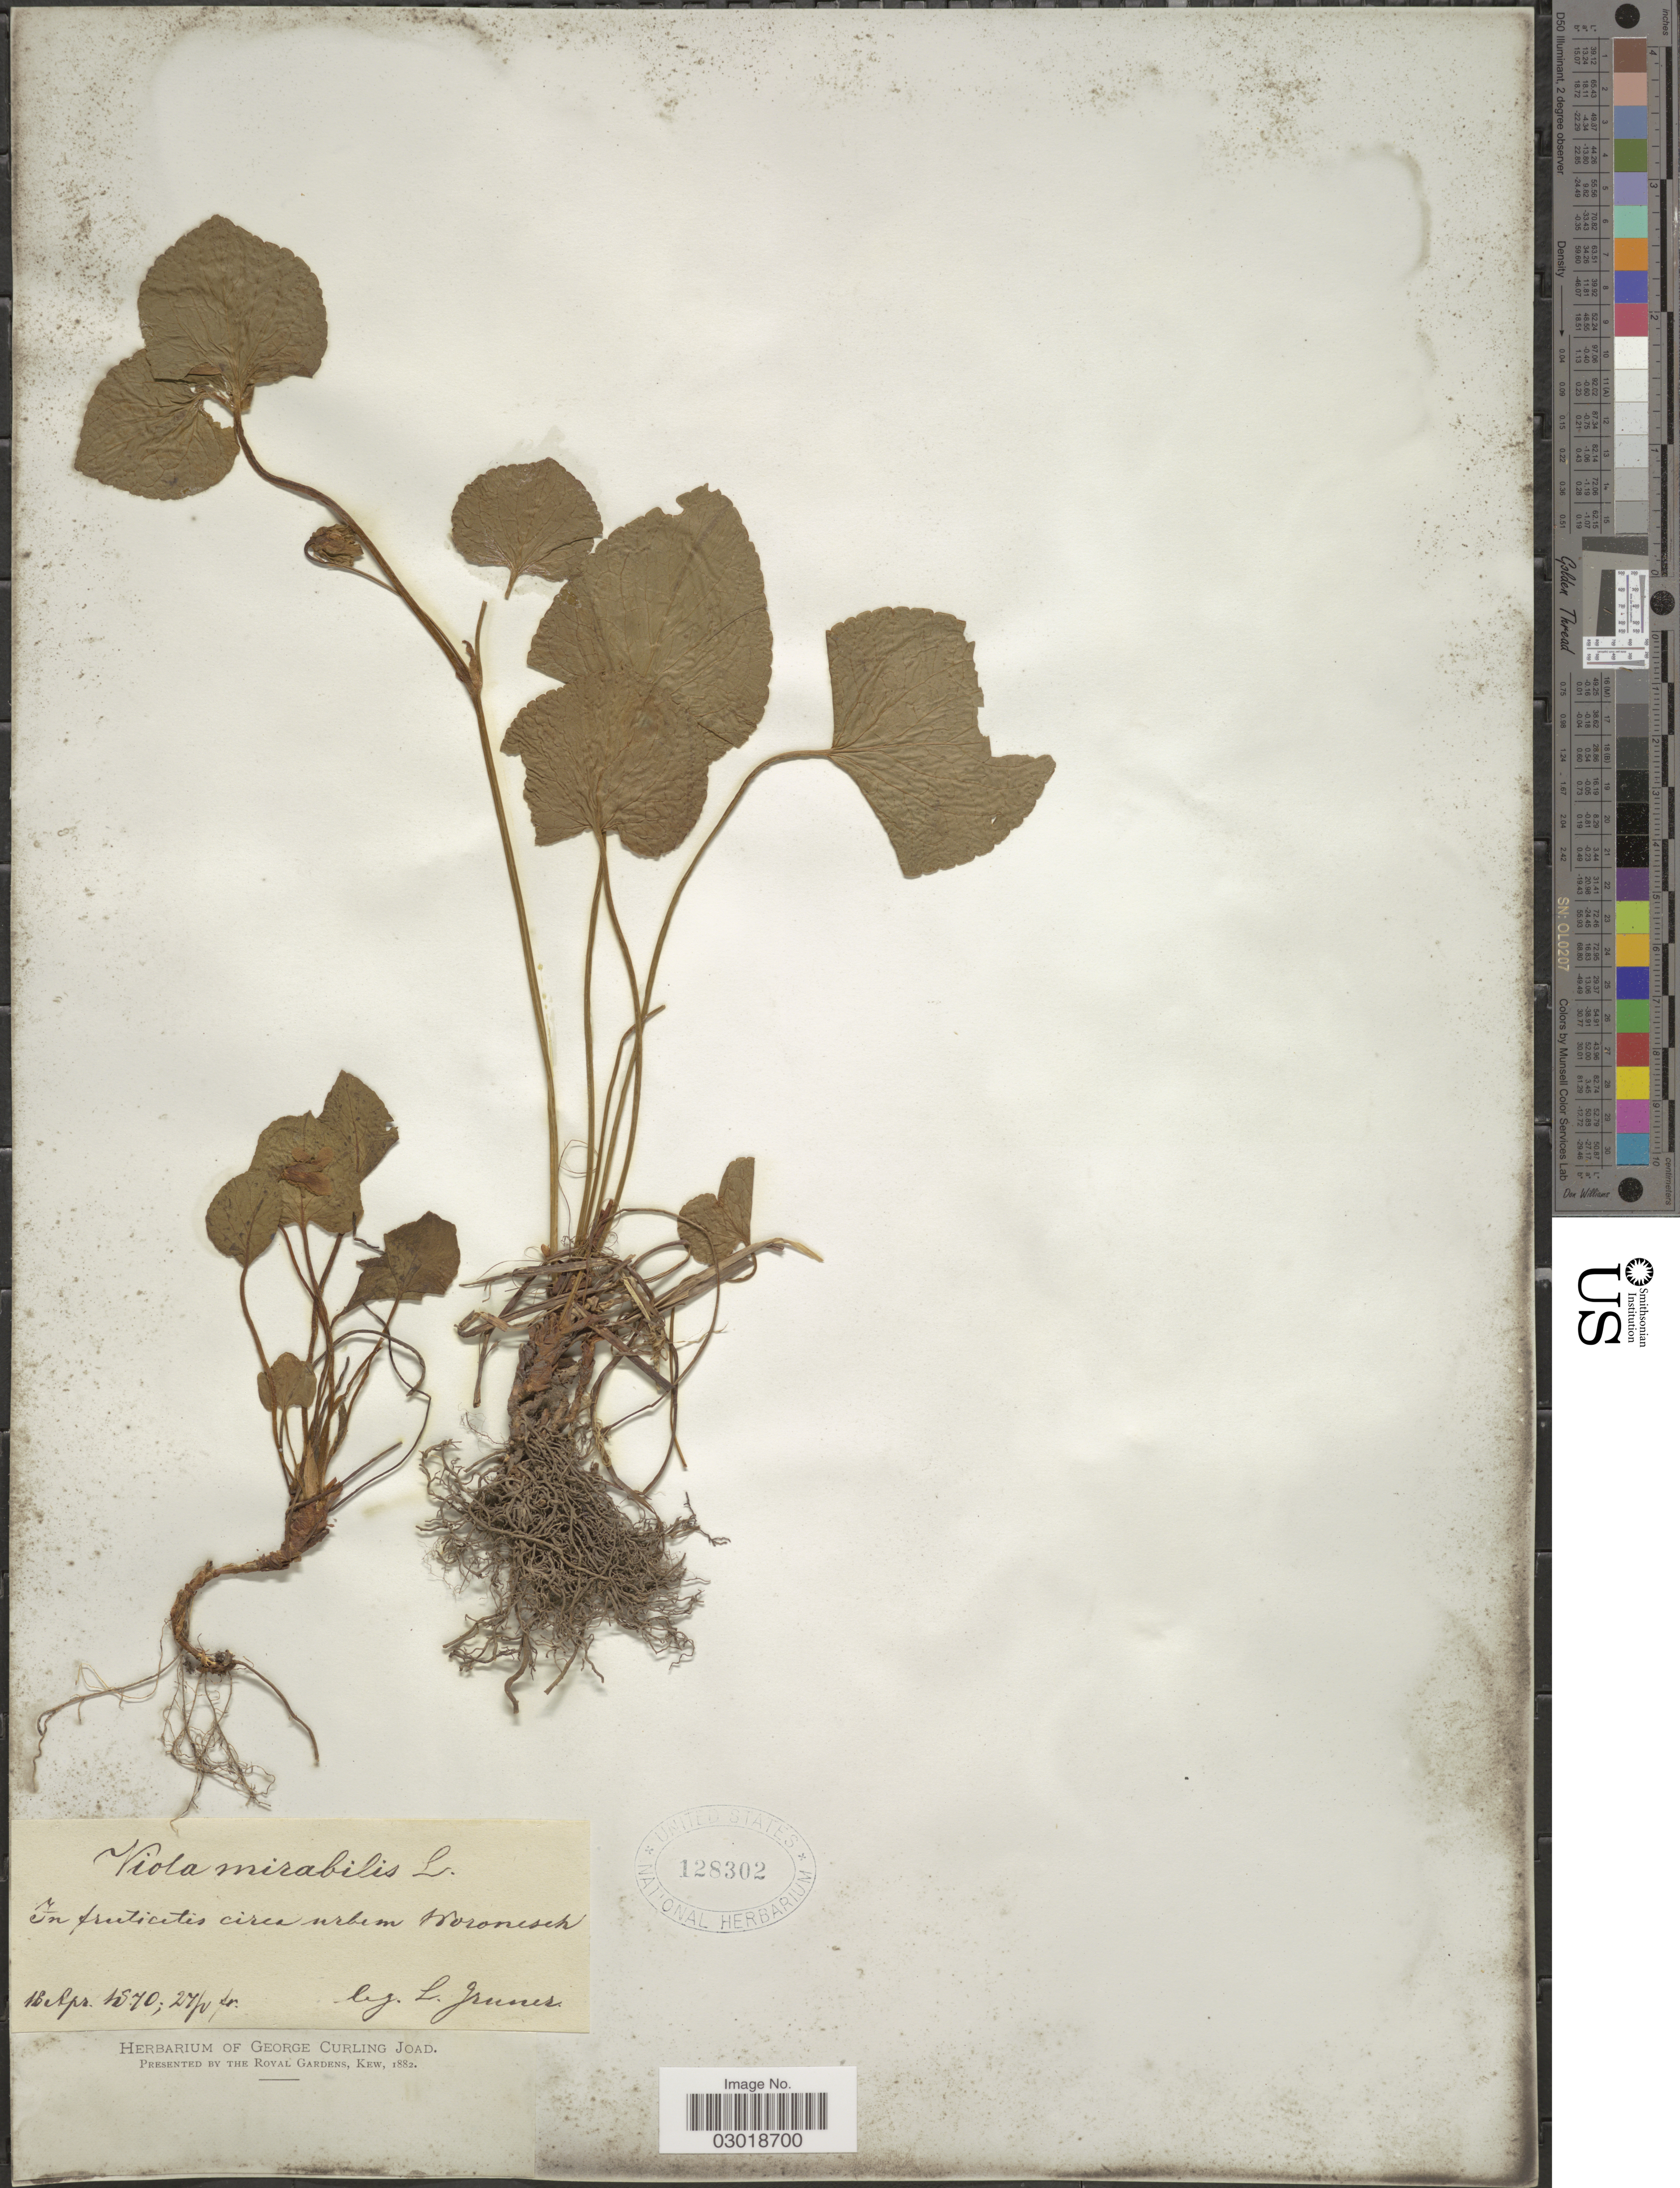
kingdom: Plantae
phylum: Tracheophyta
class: Magnoliopsida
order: Malpighiales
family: Violaceae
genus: Viola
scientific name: Viola mirabilis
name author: L.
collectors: L. F. Gruner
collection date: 1870-04-16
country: Russian Federation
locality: In fruticitis circa urbem Woroneseh.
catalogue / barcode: US 128302